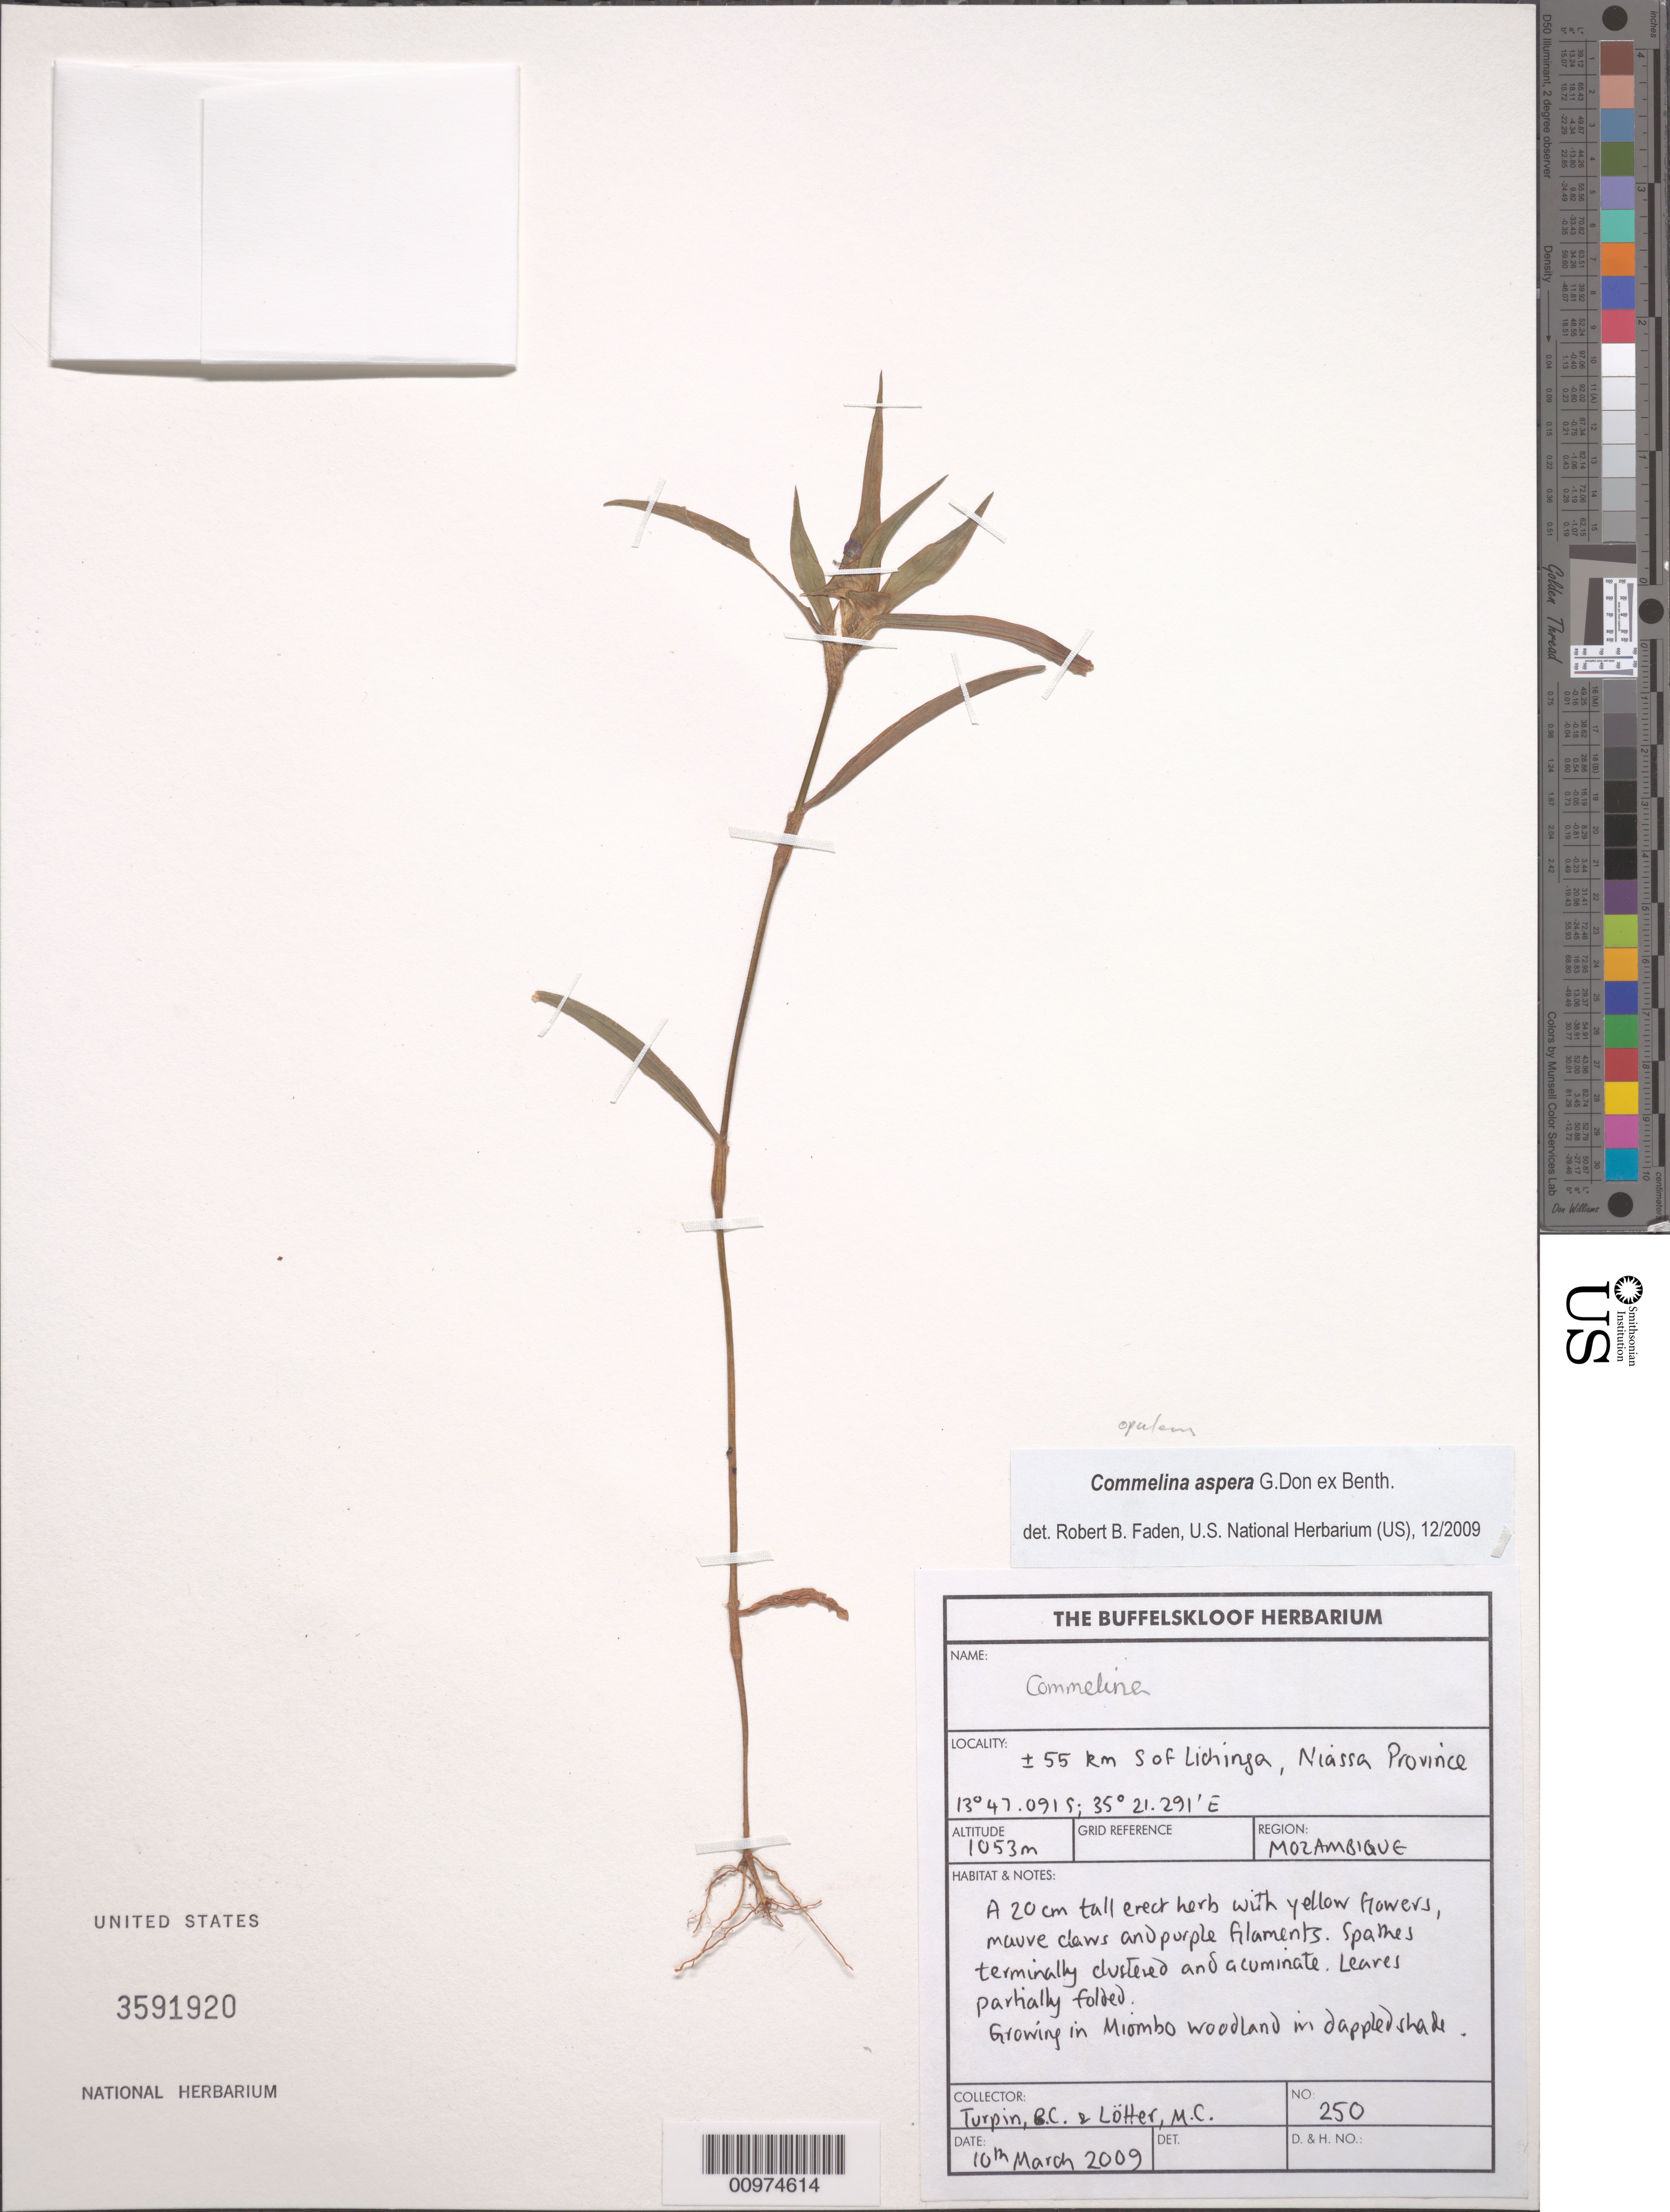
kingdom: Plantae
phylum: Tracheophyta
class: Liliopsida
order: Commelinales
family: Commelinaceae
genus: Commelina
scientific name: Commelina aspera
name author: G. Don ex Benth.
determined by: Faden, Robert B., (US), Smithsonian Institution - National Museum of Natural History (UNITED STATES)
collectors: B. C. Turpin & M. Lötter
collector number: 250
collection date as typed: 10 Mar 2009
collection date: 2009-03-10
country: Mozambique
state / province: Niassa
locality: ±55 km S of Lichinga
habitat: Growing in Miombo woodland in dappled shale.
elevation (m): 1053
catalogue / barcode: US 3591920